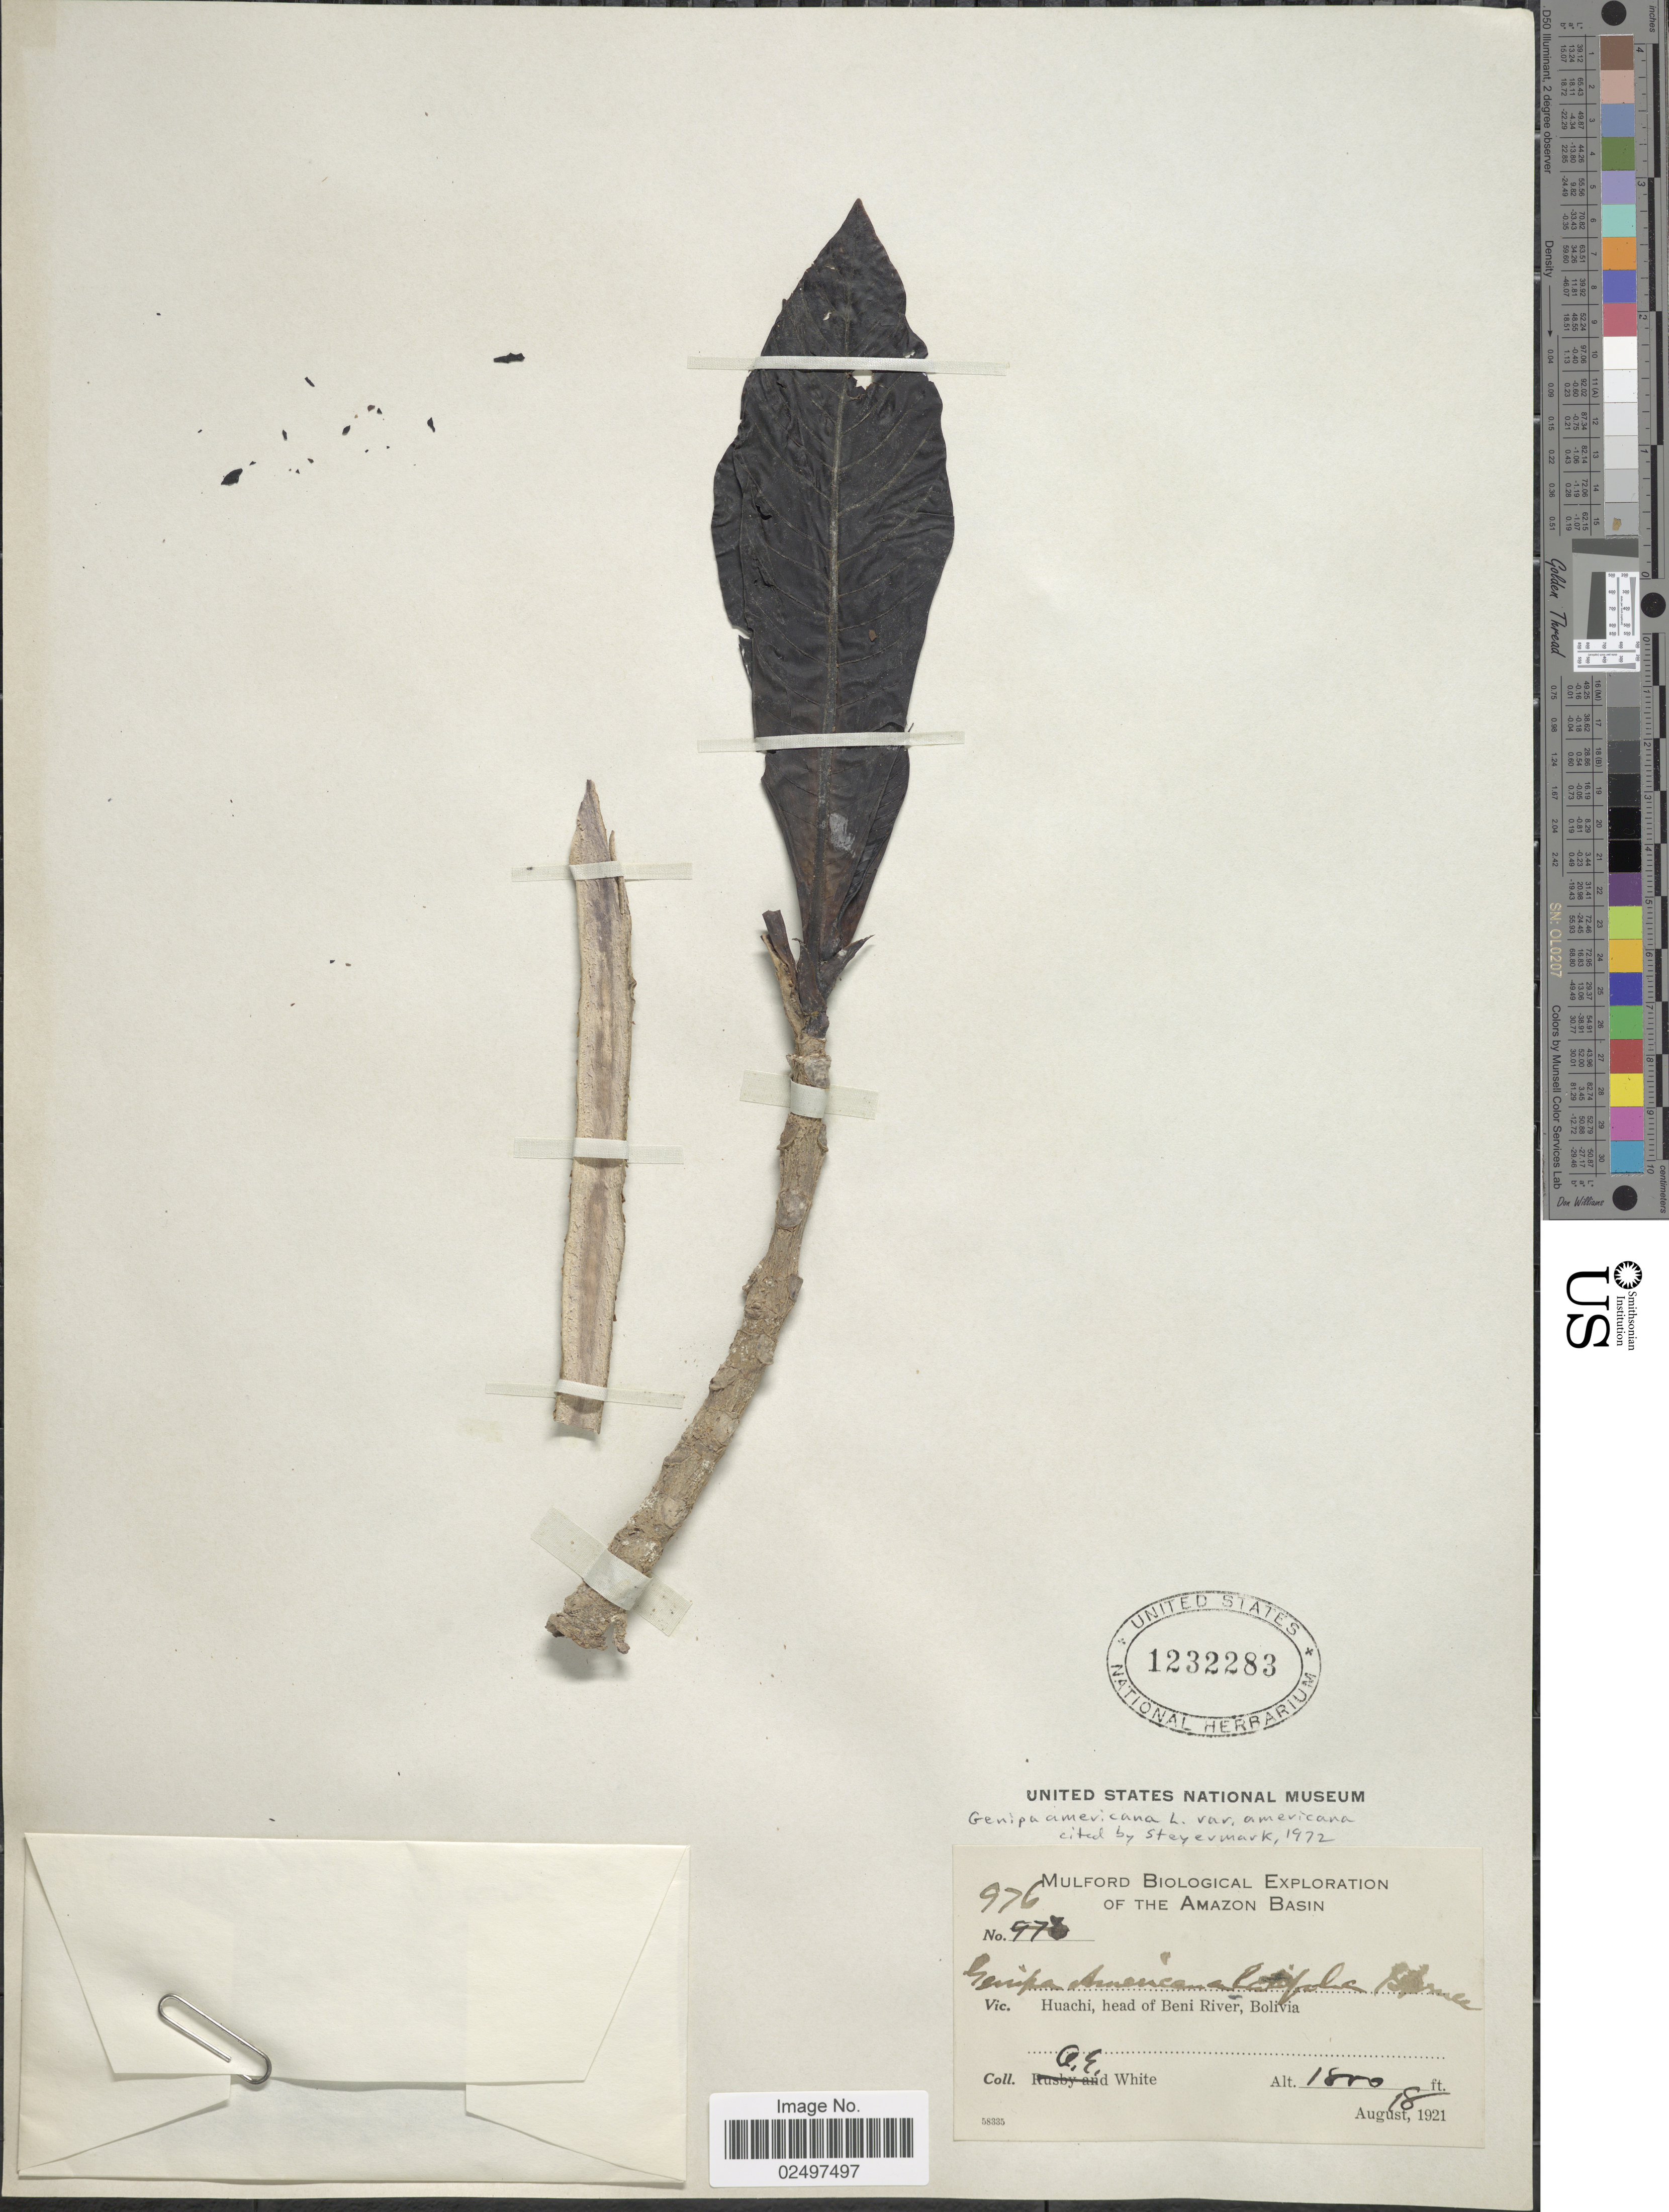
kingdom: Plantae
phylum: Tracheophyta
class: Magnoliopsida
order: Gentianales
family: Rubiaceae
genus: Genipa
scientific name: Genipa americana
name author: L.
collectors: O. E. White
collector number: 976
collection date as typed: August 18, 1921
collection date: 1921-08-18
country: Bolivia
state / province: Beni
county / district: Iténez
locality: Huachi, head of Beni River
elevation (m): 549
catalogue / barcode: US 1232283